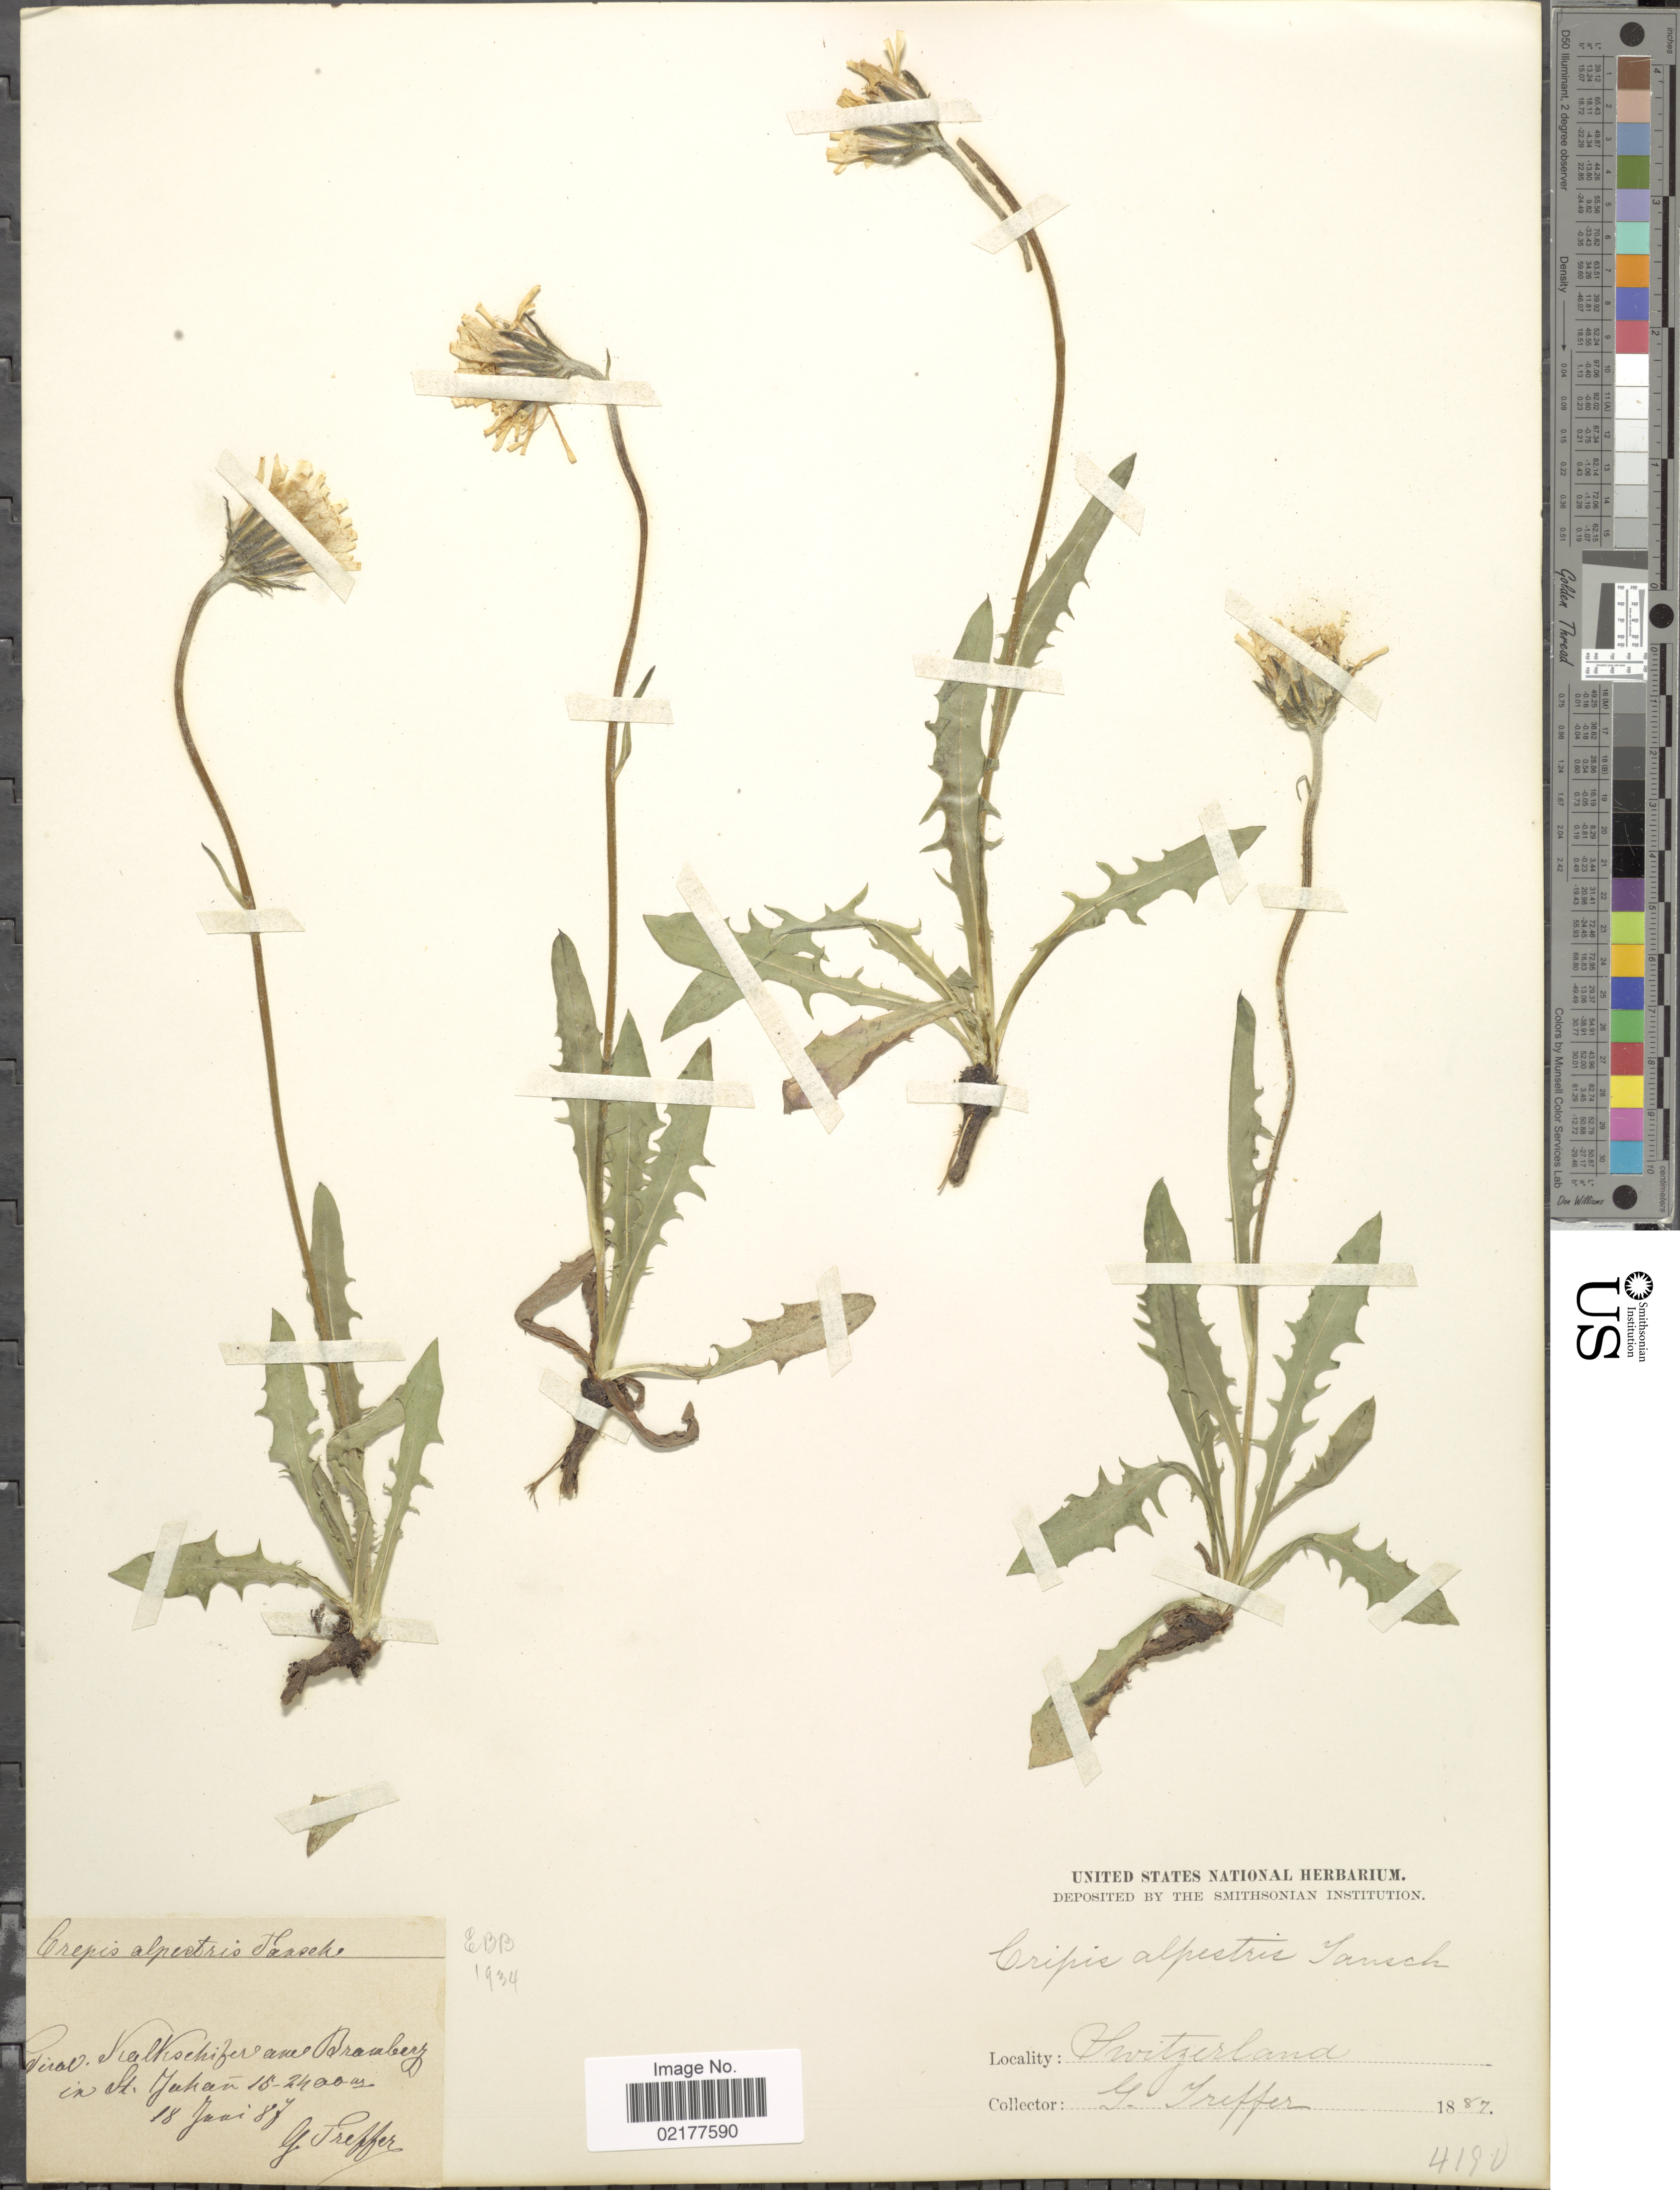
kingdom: Plantae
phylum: Tracheophyta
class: Magnoliopsida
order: Asterales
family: Asteraceae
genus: Crepis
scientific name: Crepis alpestris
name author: (Jacq.) Tausch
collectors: G. Treffer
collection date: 1887-06-18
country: Austria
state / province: Tirol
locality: Tirol. Kalkschiefer am Bramberg in St. Johann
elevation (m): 1500